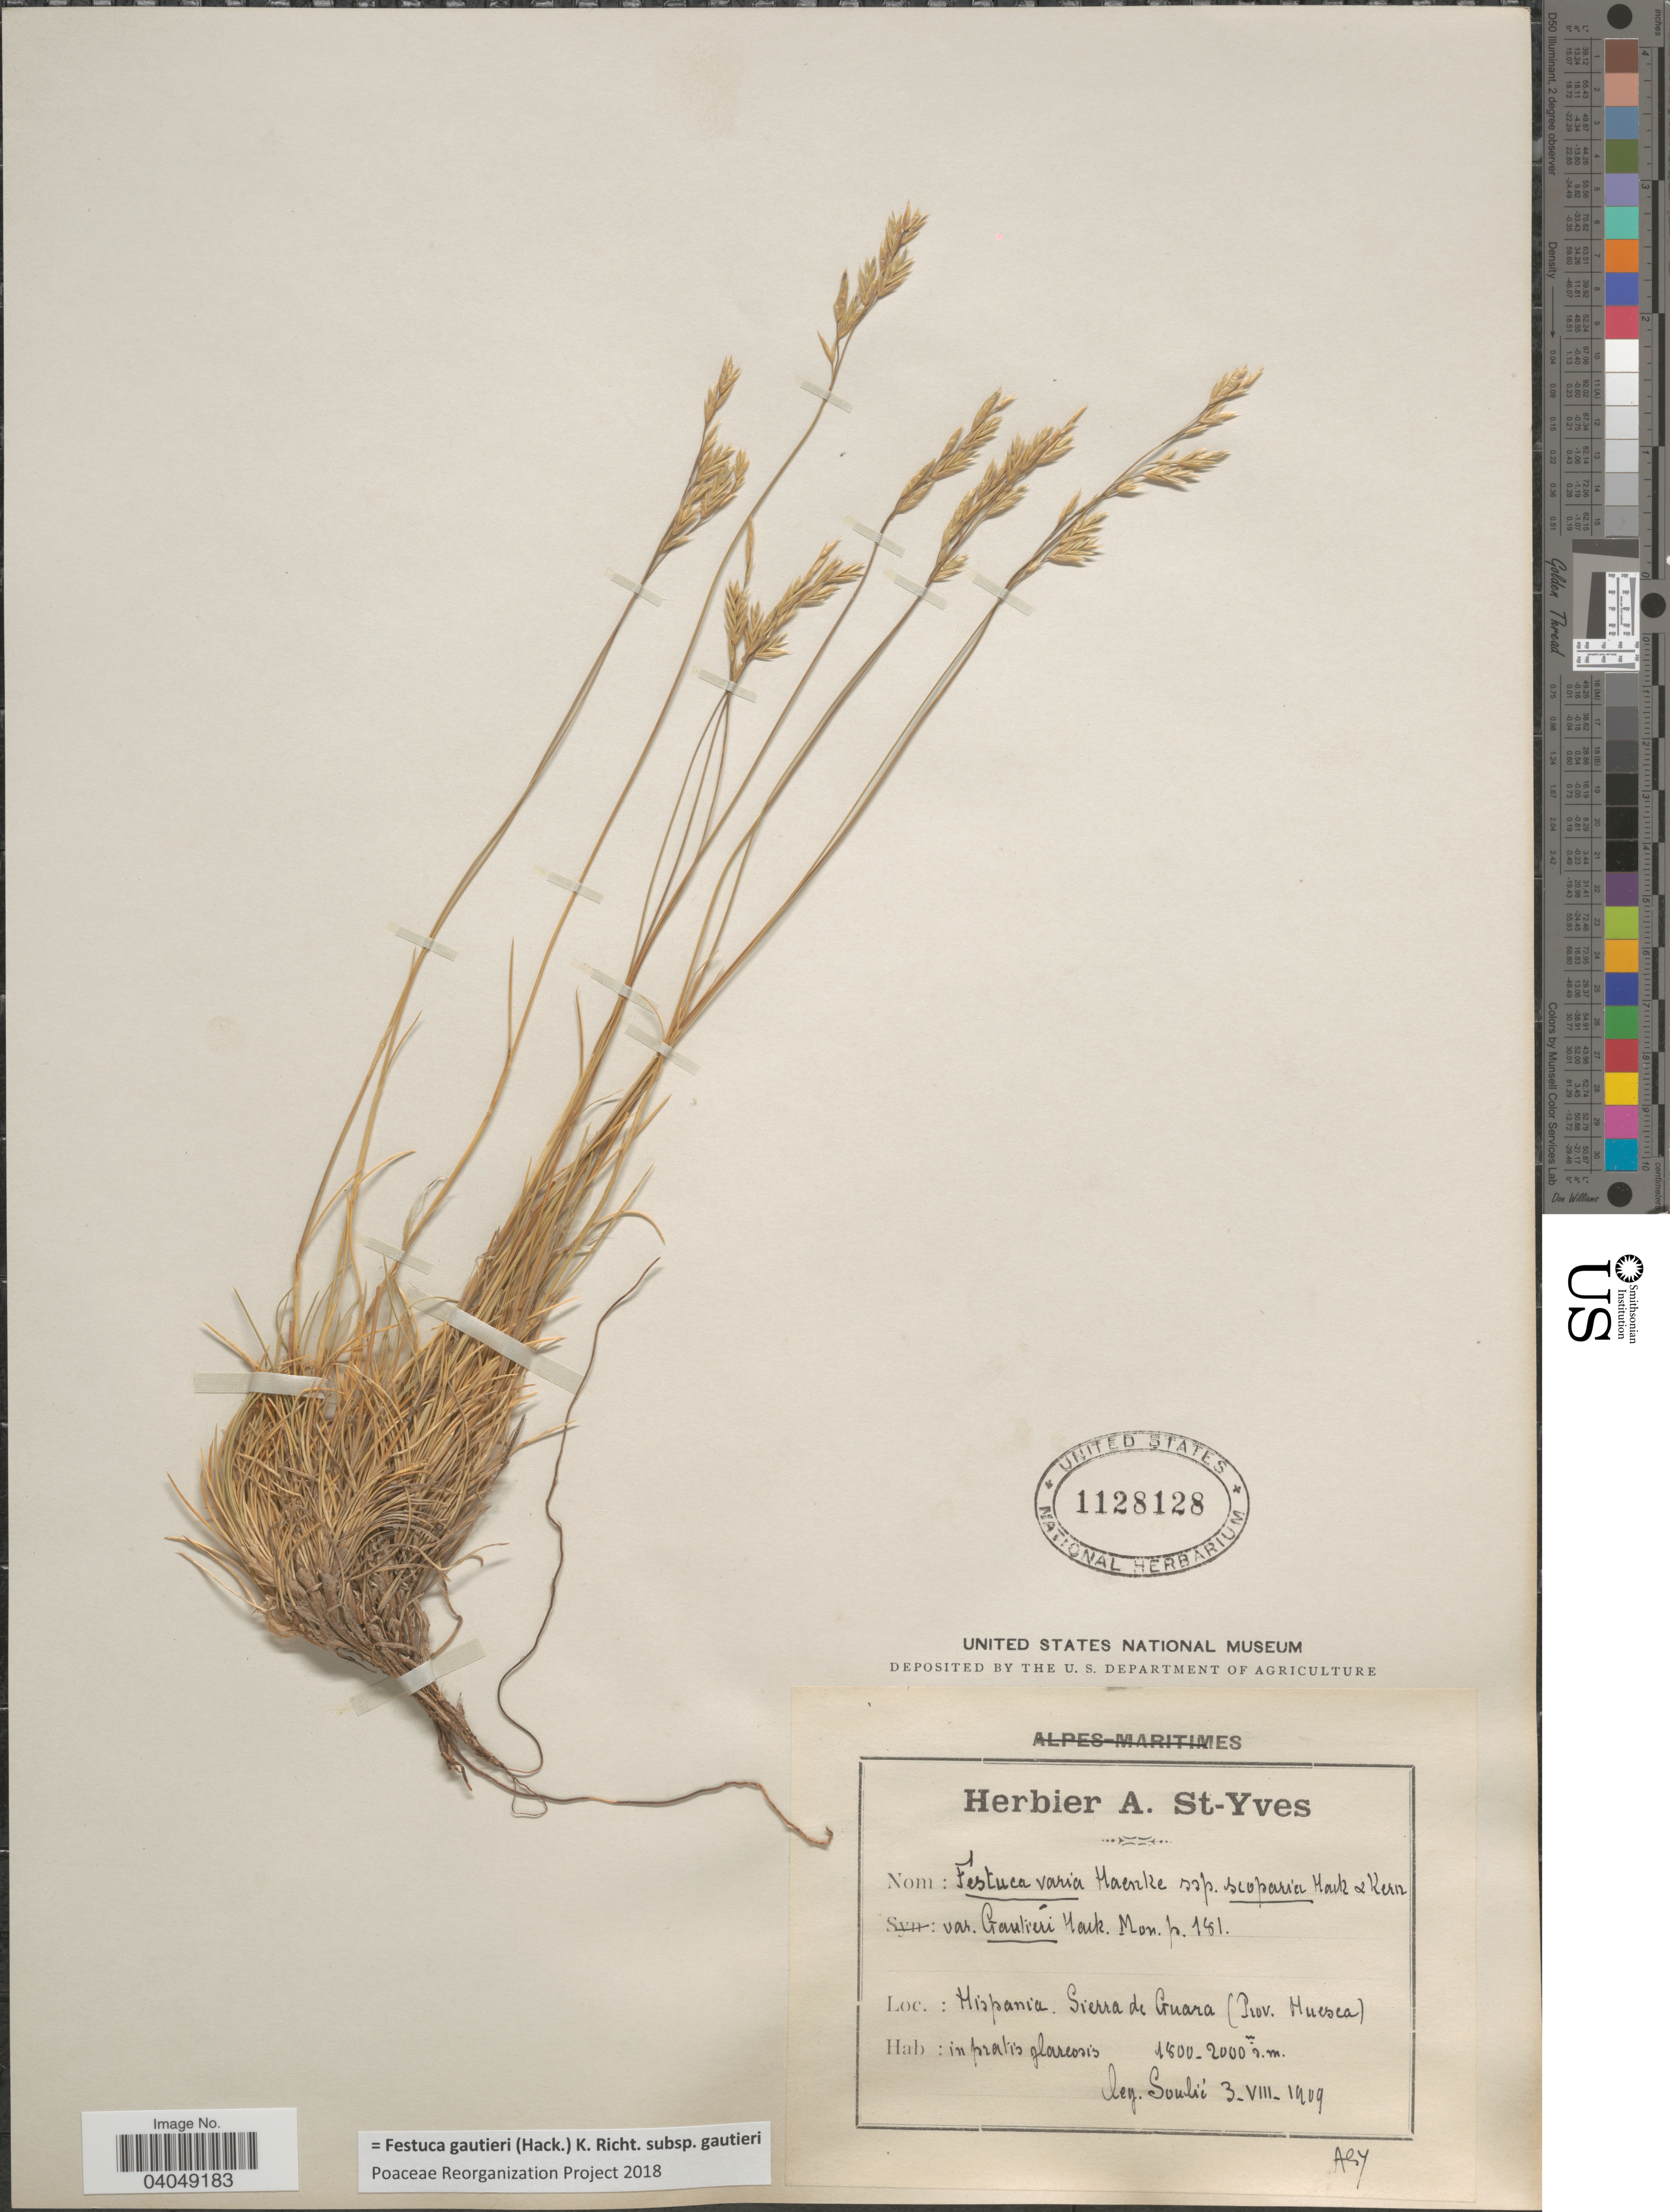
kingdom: Plantae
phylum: Tracheophyta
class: Liliopsida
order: Poales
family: Poaceae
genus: Festuca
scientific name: Festuca gautieri subsp. gautieri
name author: (Hack.) K. Richt.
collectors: J. A. Soulié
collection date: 1909-08-03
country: Spain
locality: Hispania: Sierra de Guara (Prov. Huesca).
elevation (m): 1800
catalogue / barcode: US 1128128